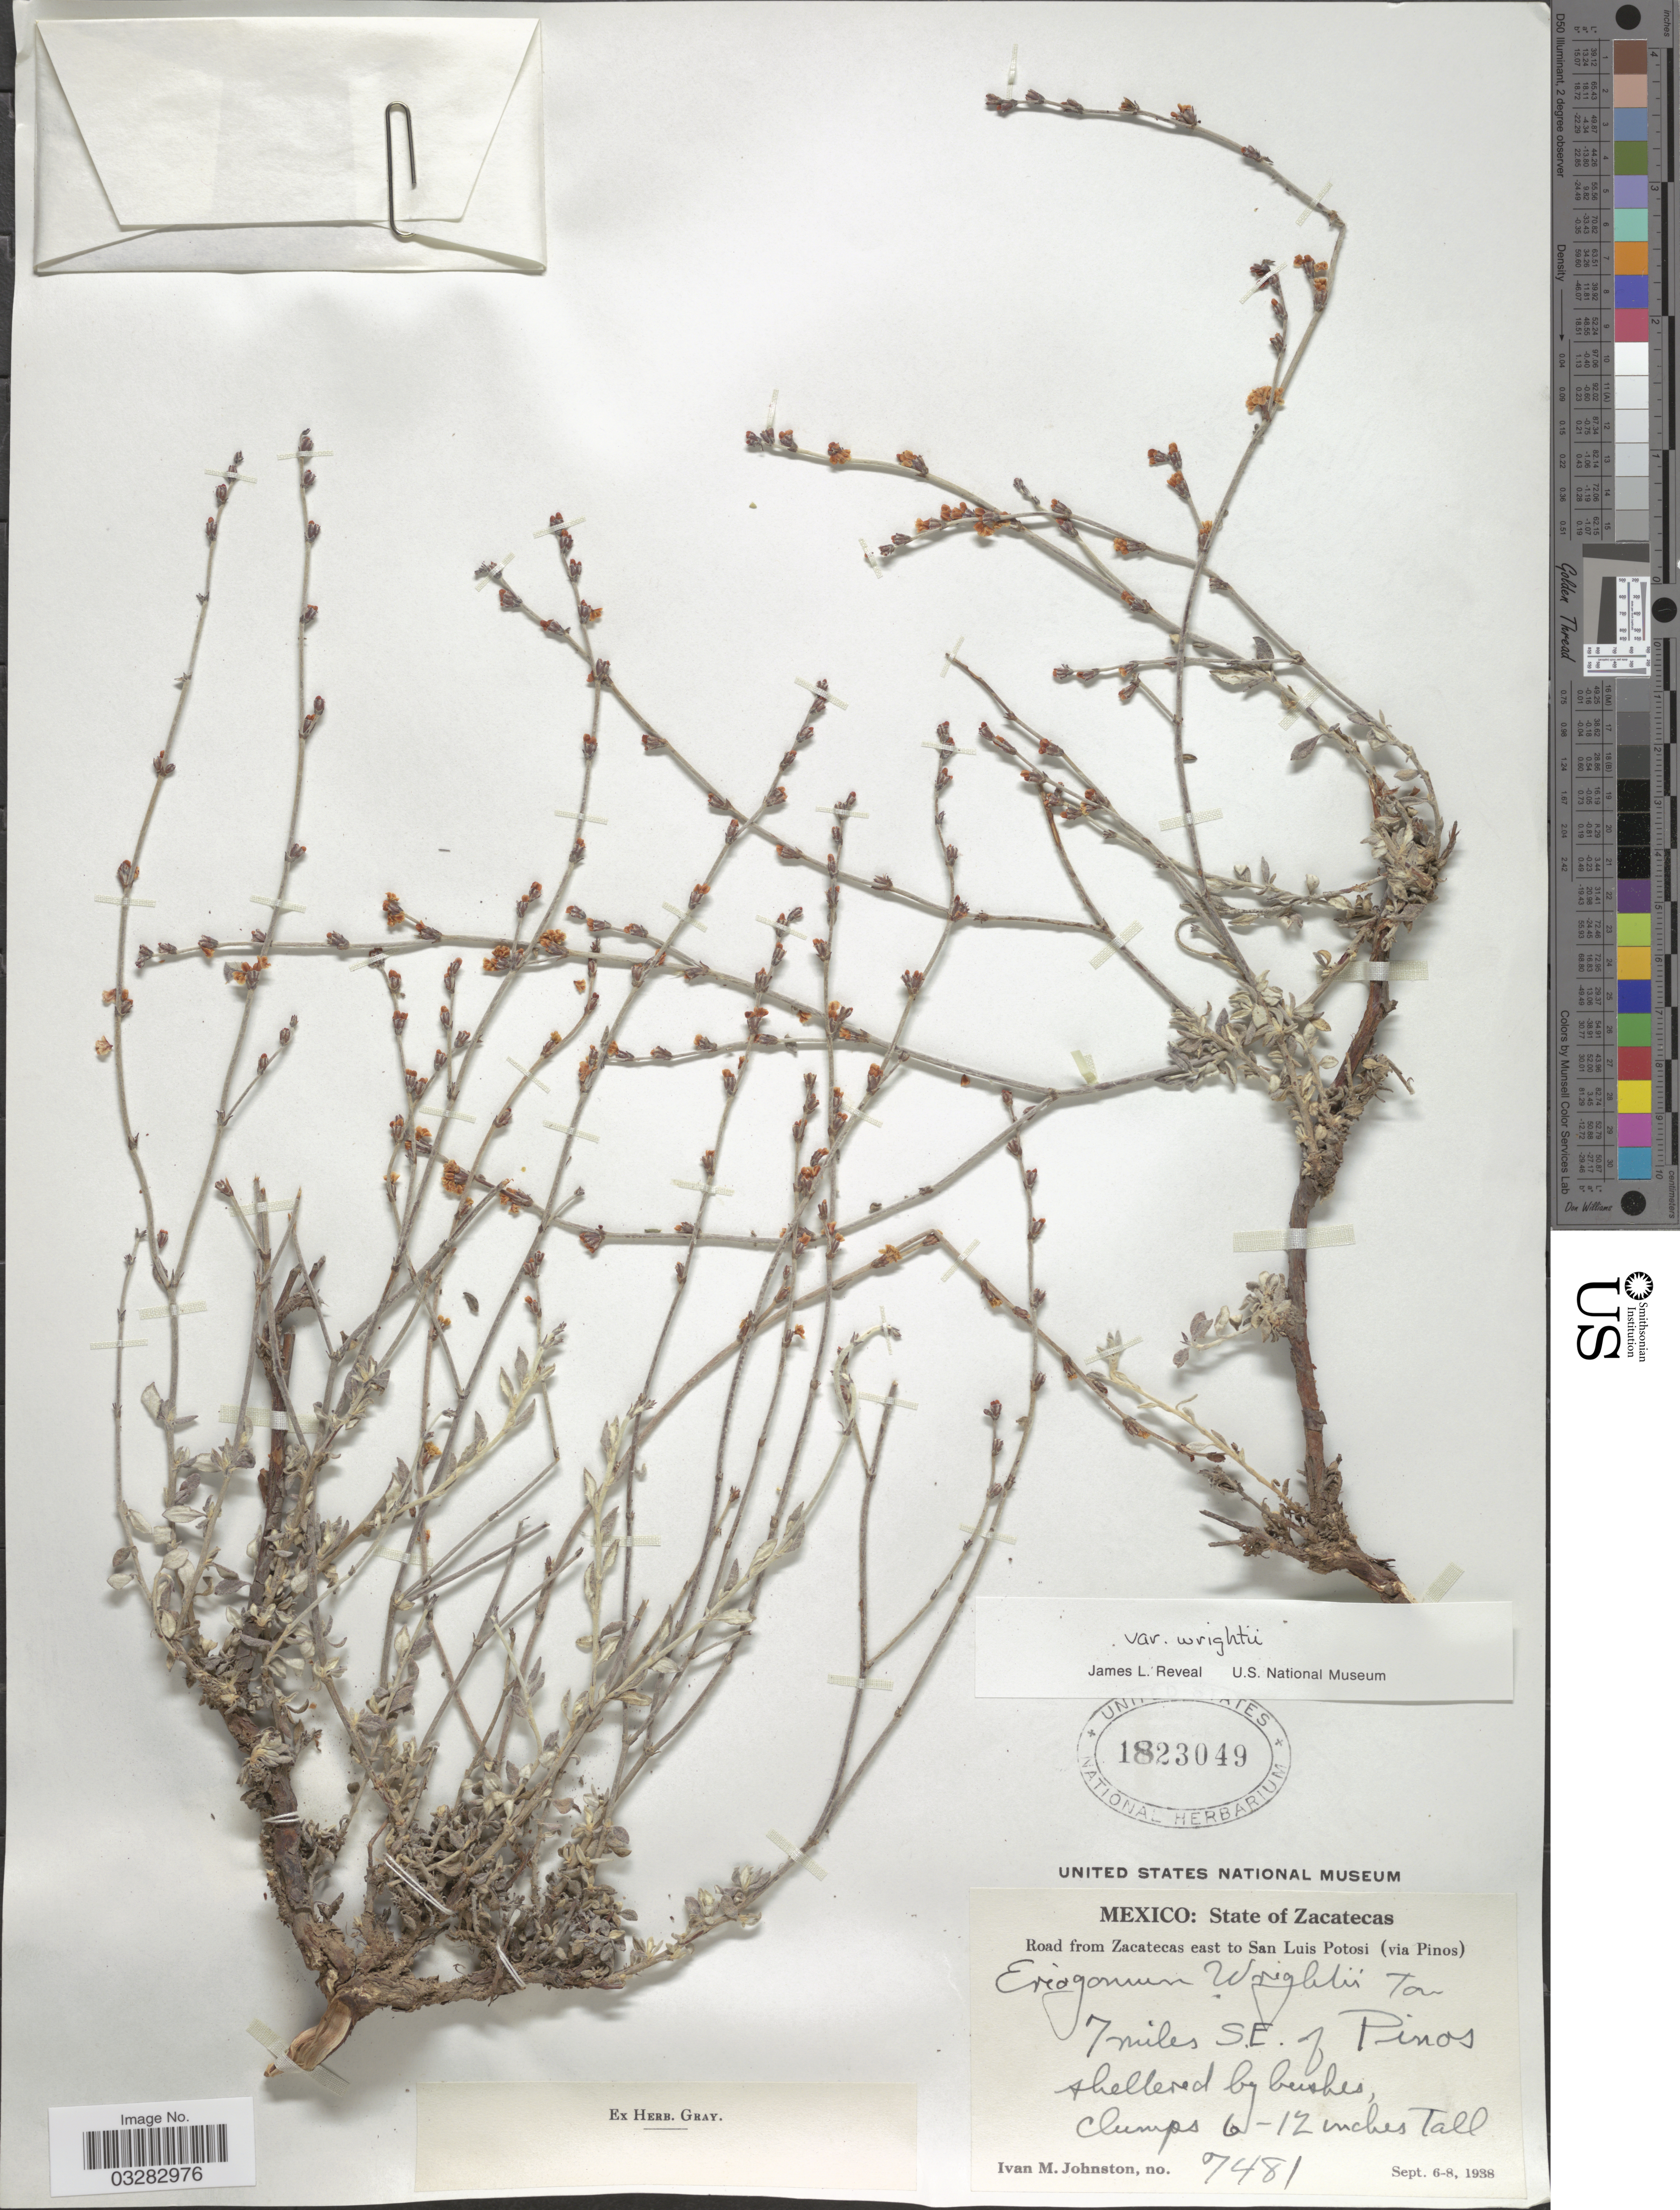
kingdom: Plantae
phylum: Tracheophyta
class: Magnoliopsida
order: Caryophyllales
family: Polygonaceae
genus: Eriogonum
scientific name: Eriogonum wrightii var. wrightii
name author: Torr. ex Benth.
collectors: I.M. Johnston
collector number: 7481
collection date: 1938-09-06/1938-09-08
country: Mexico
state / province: Zacatecas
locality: Road from Zacatecas east to San Luis Potosi (via Pinos). 7 miles S.E. of Pinos sheltered by bushes.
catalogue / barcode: US 1823049